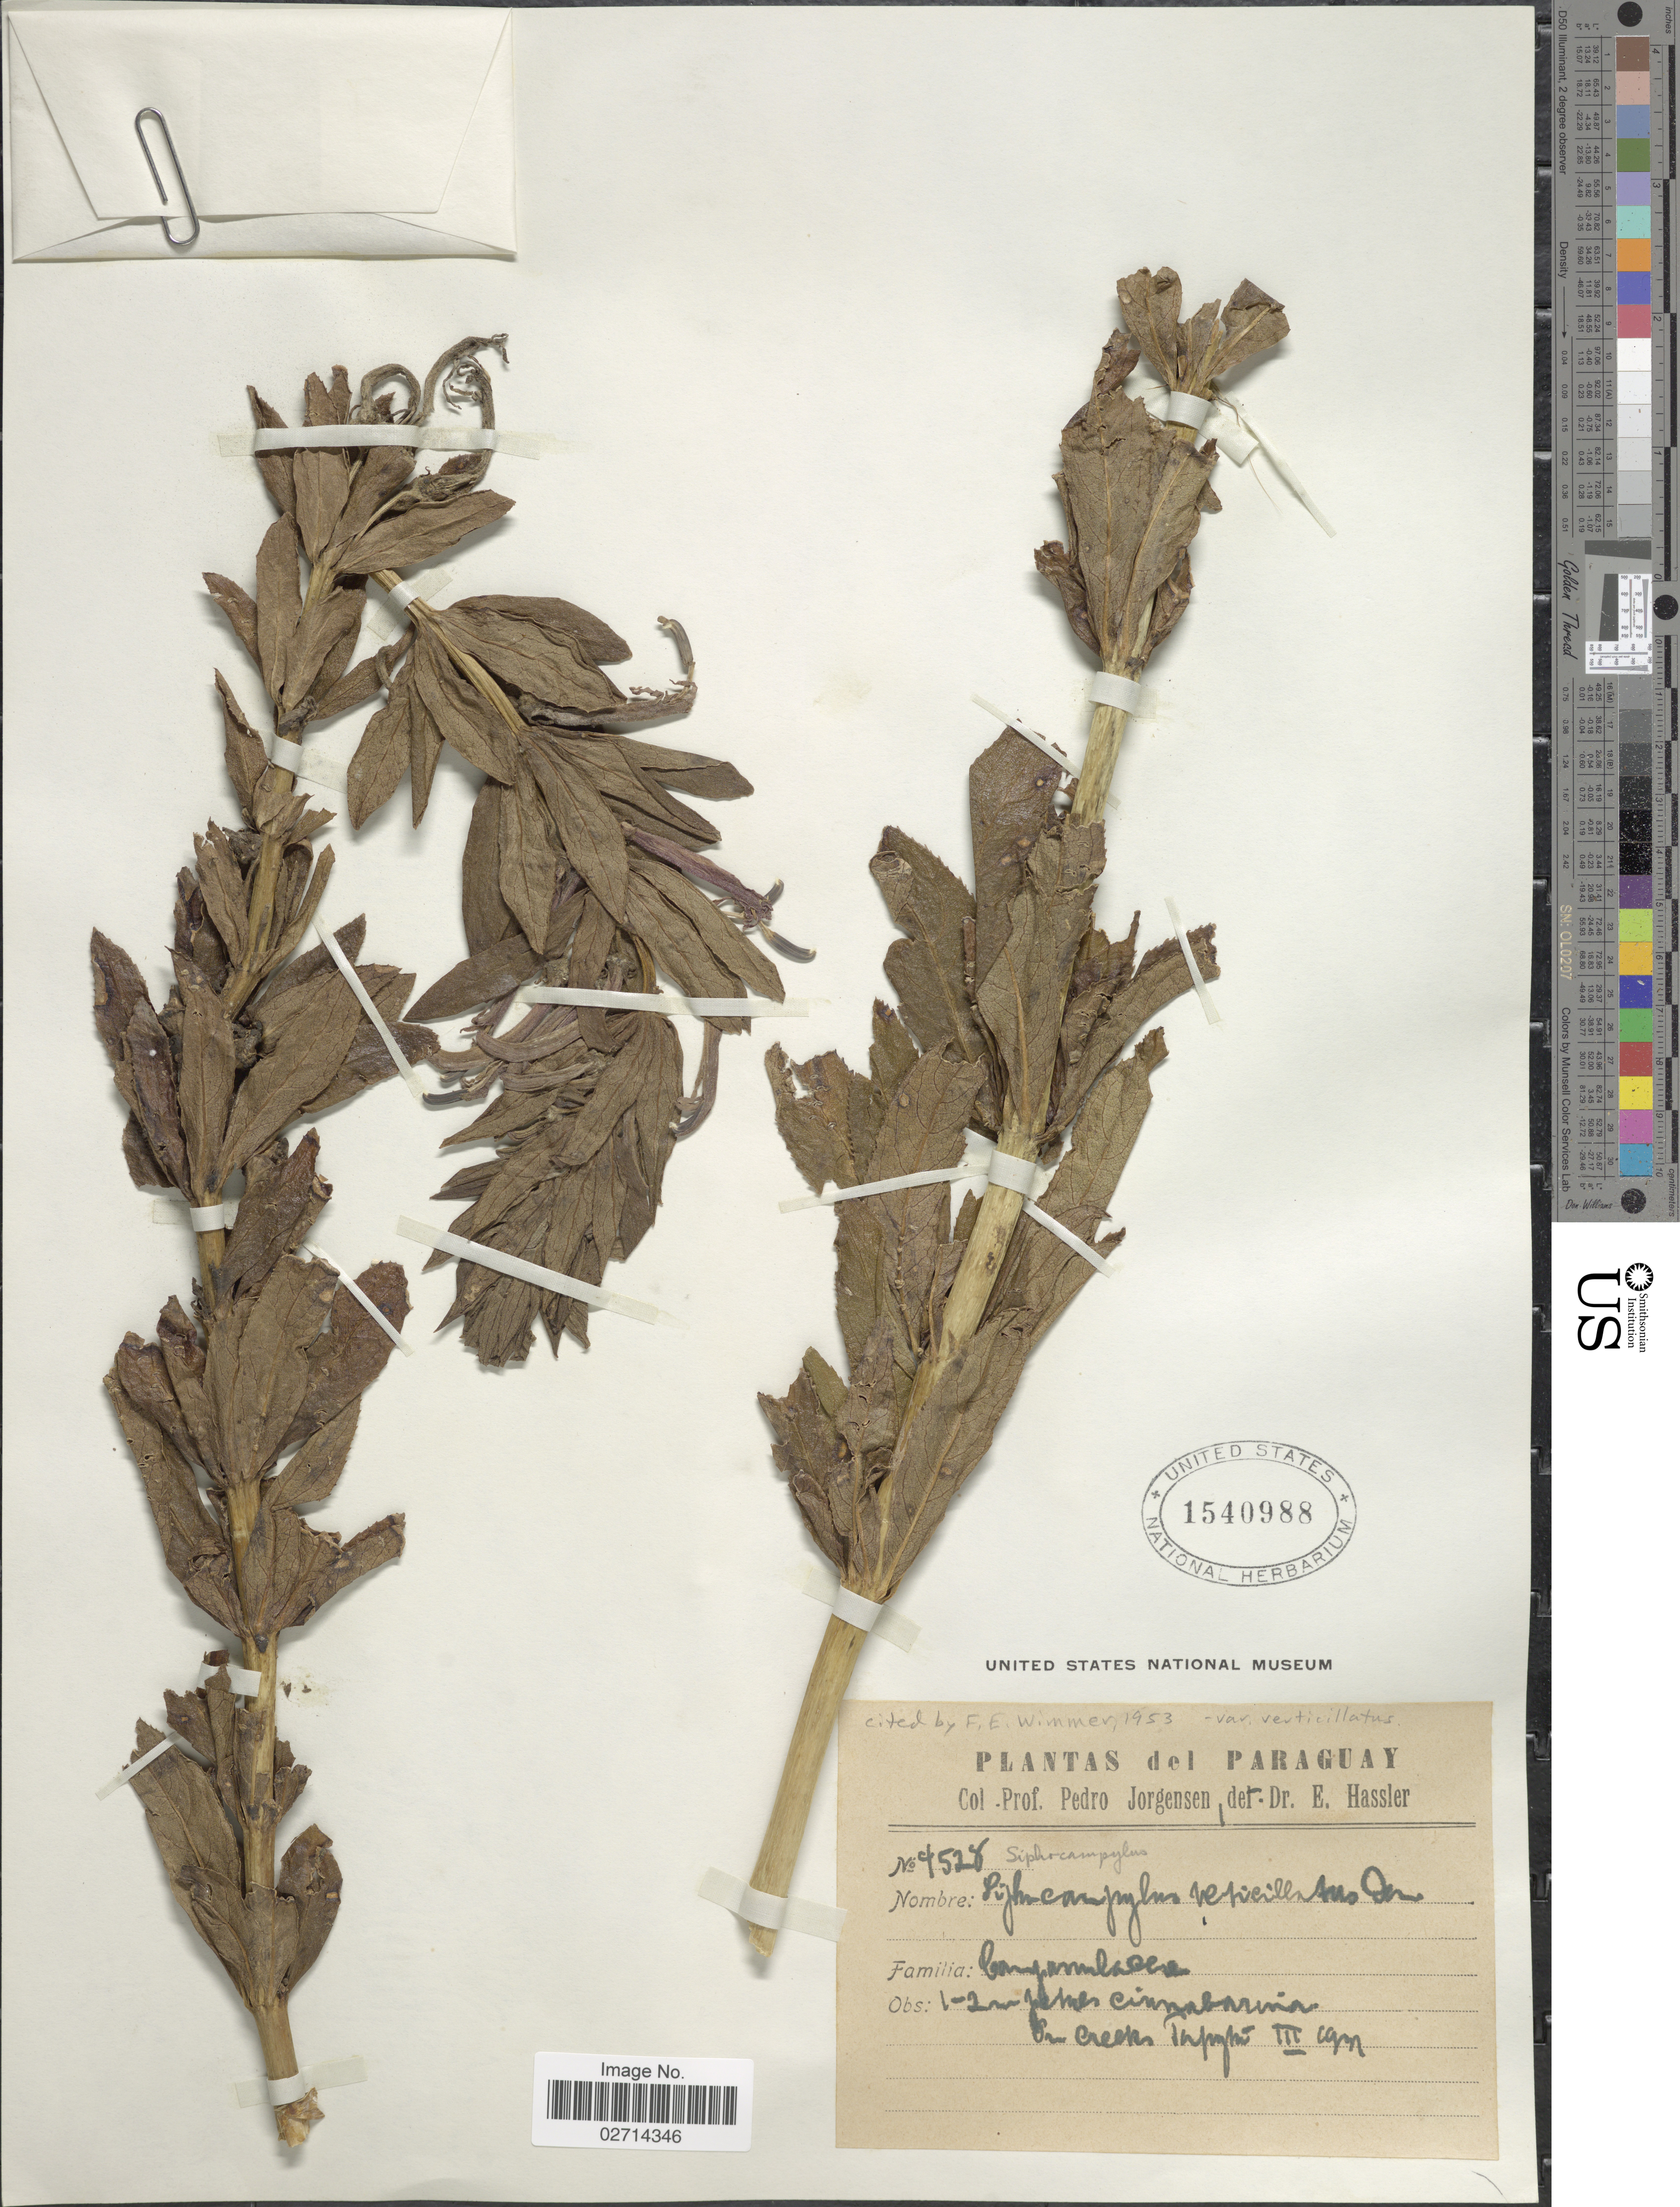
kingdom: Plantae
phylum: Tracheophyta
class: Magnoliopsida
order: Asterales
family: Campanulaceae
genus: Siphocampylus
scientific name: Siphocampylus verticillatus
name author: (Cham.) G. Don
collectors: P. Jörgensen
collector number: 4528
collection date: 1931-03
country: Paraguay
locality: Tapyta.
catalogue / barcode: US 1540988